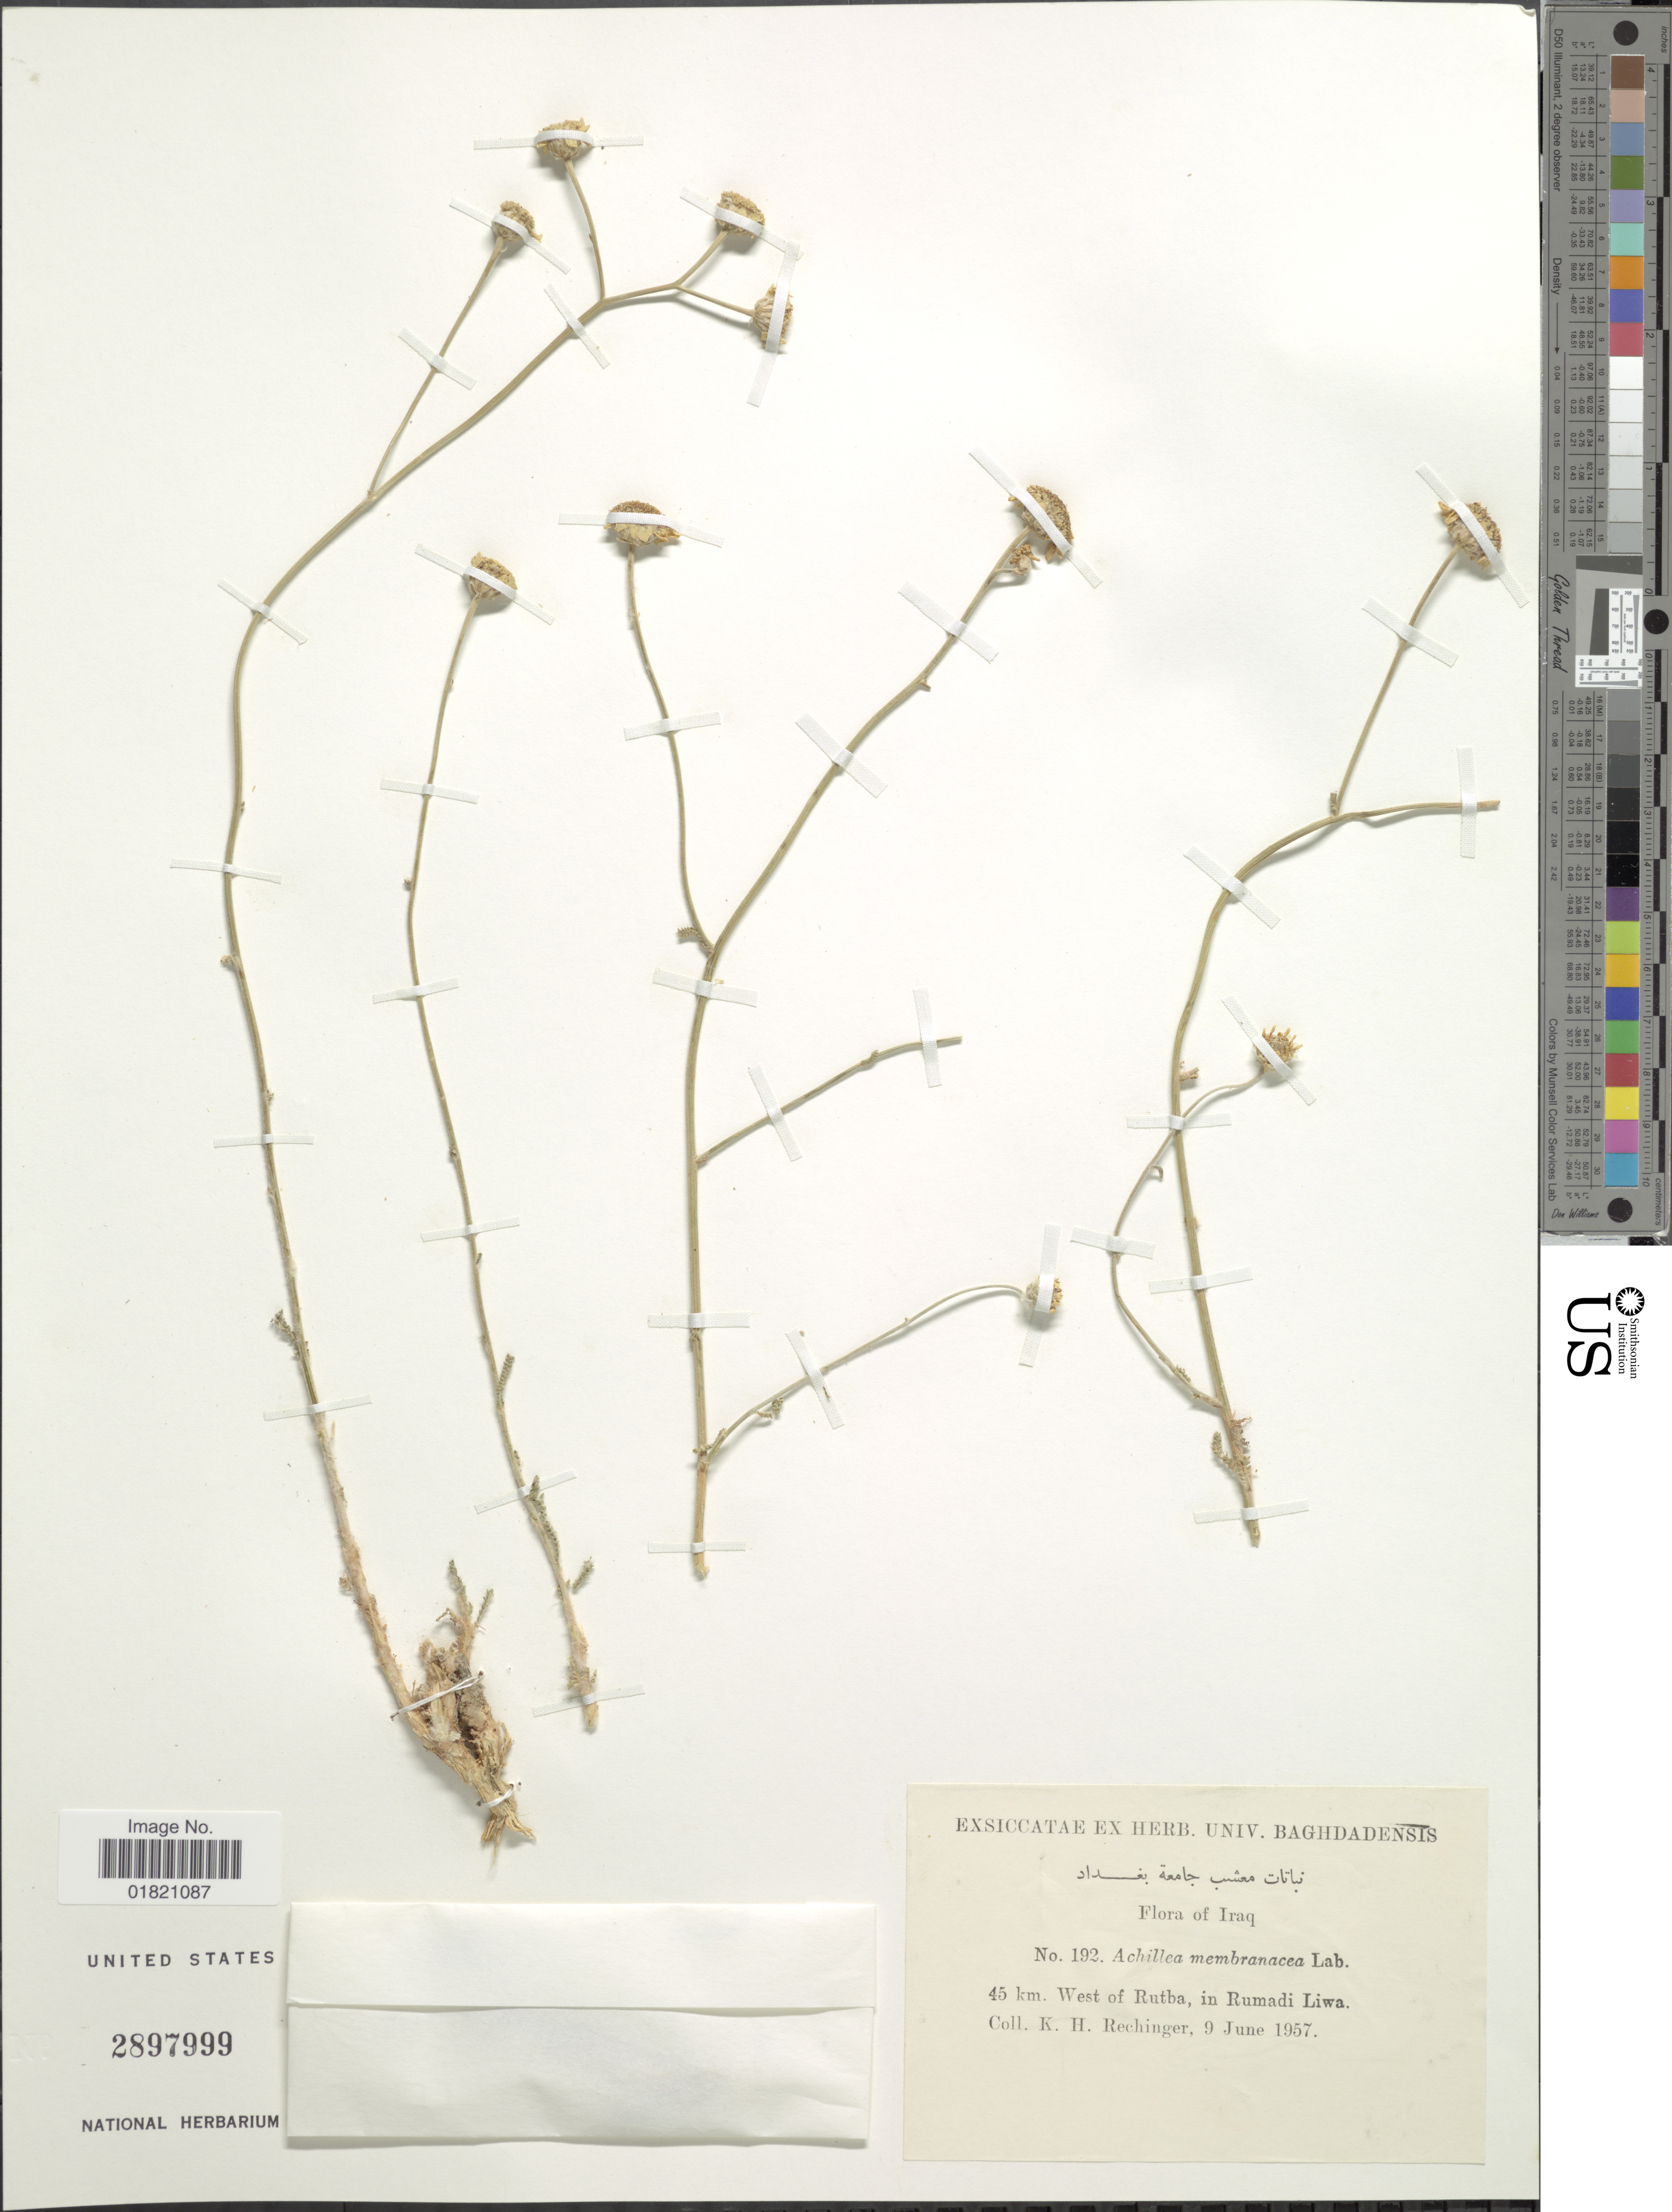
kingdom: Plantae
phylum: Tracheophyta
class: Magnoliopsida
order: Asterales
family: Asteraceae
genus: Achillea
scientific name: Achillea membranacea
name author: (Labill.) DC.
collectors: K. H. Rechinger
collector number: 192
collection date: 1957-06-09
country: Iraq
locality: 45 km. West of Rutba, in Rumadi Liwa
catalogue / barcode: US 2897999